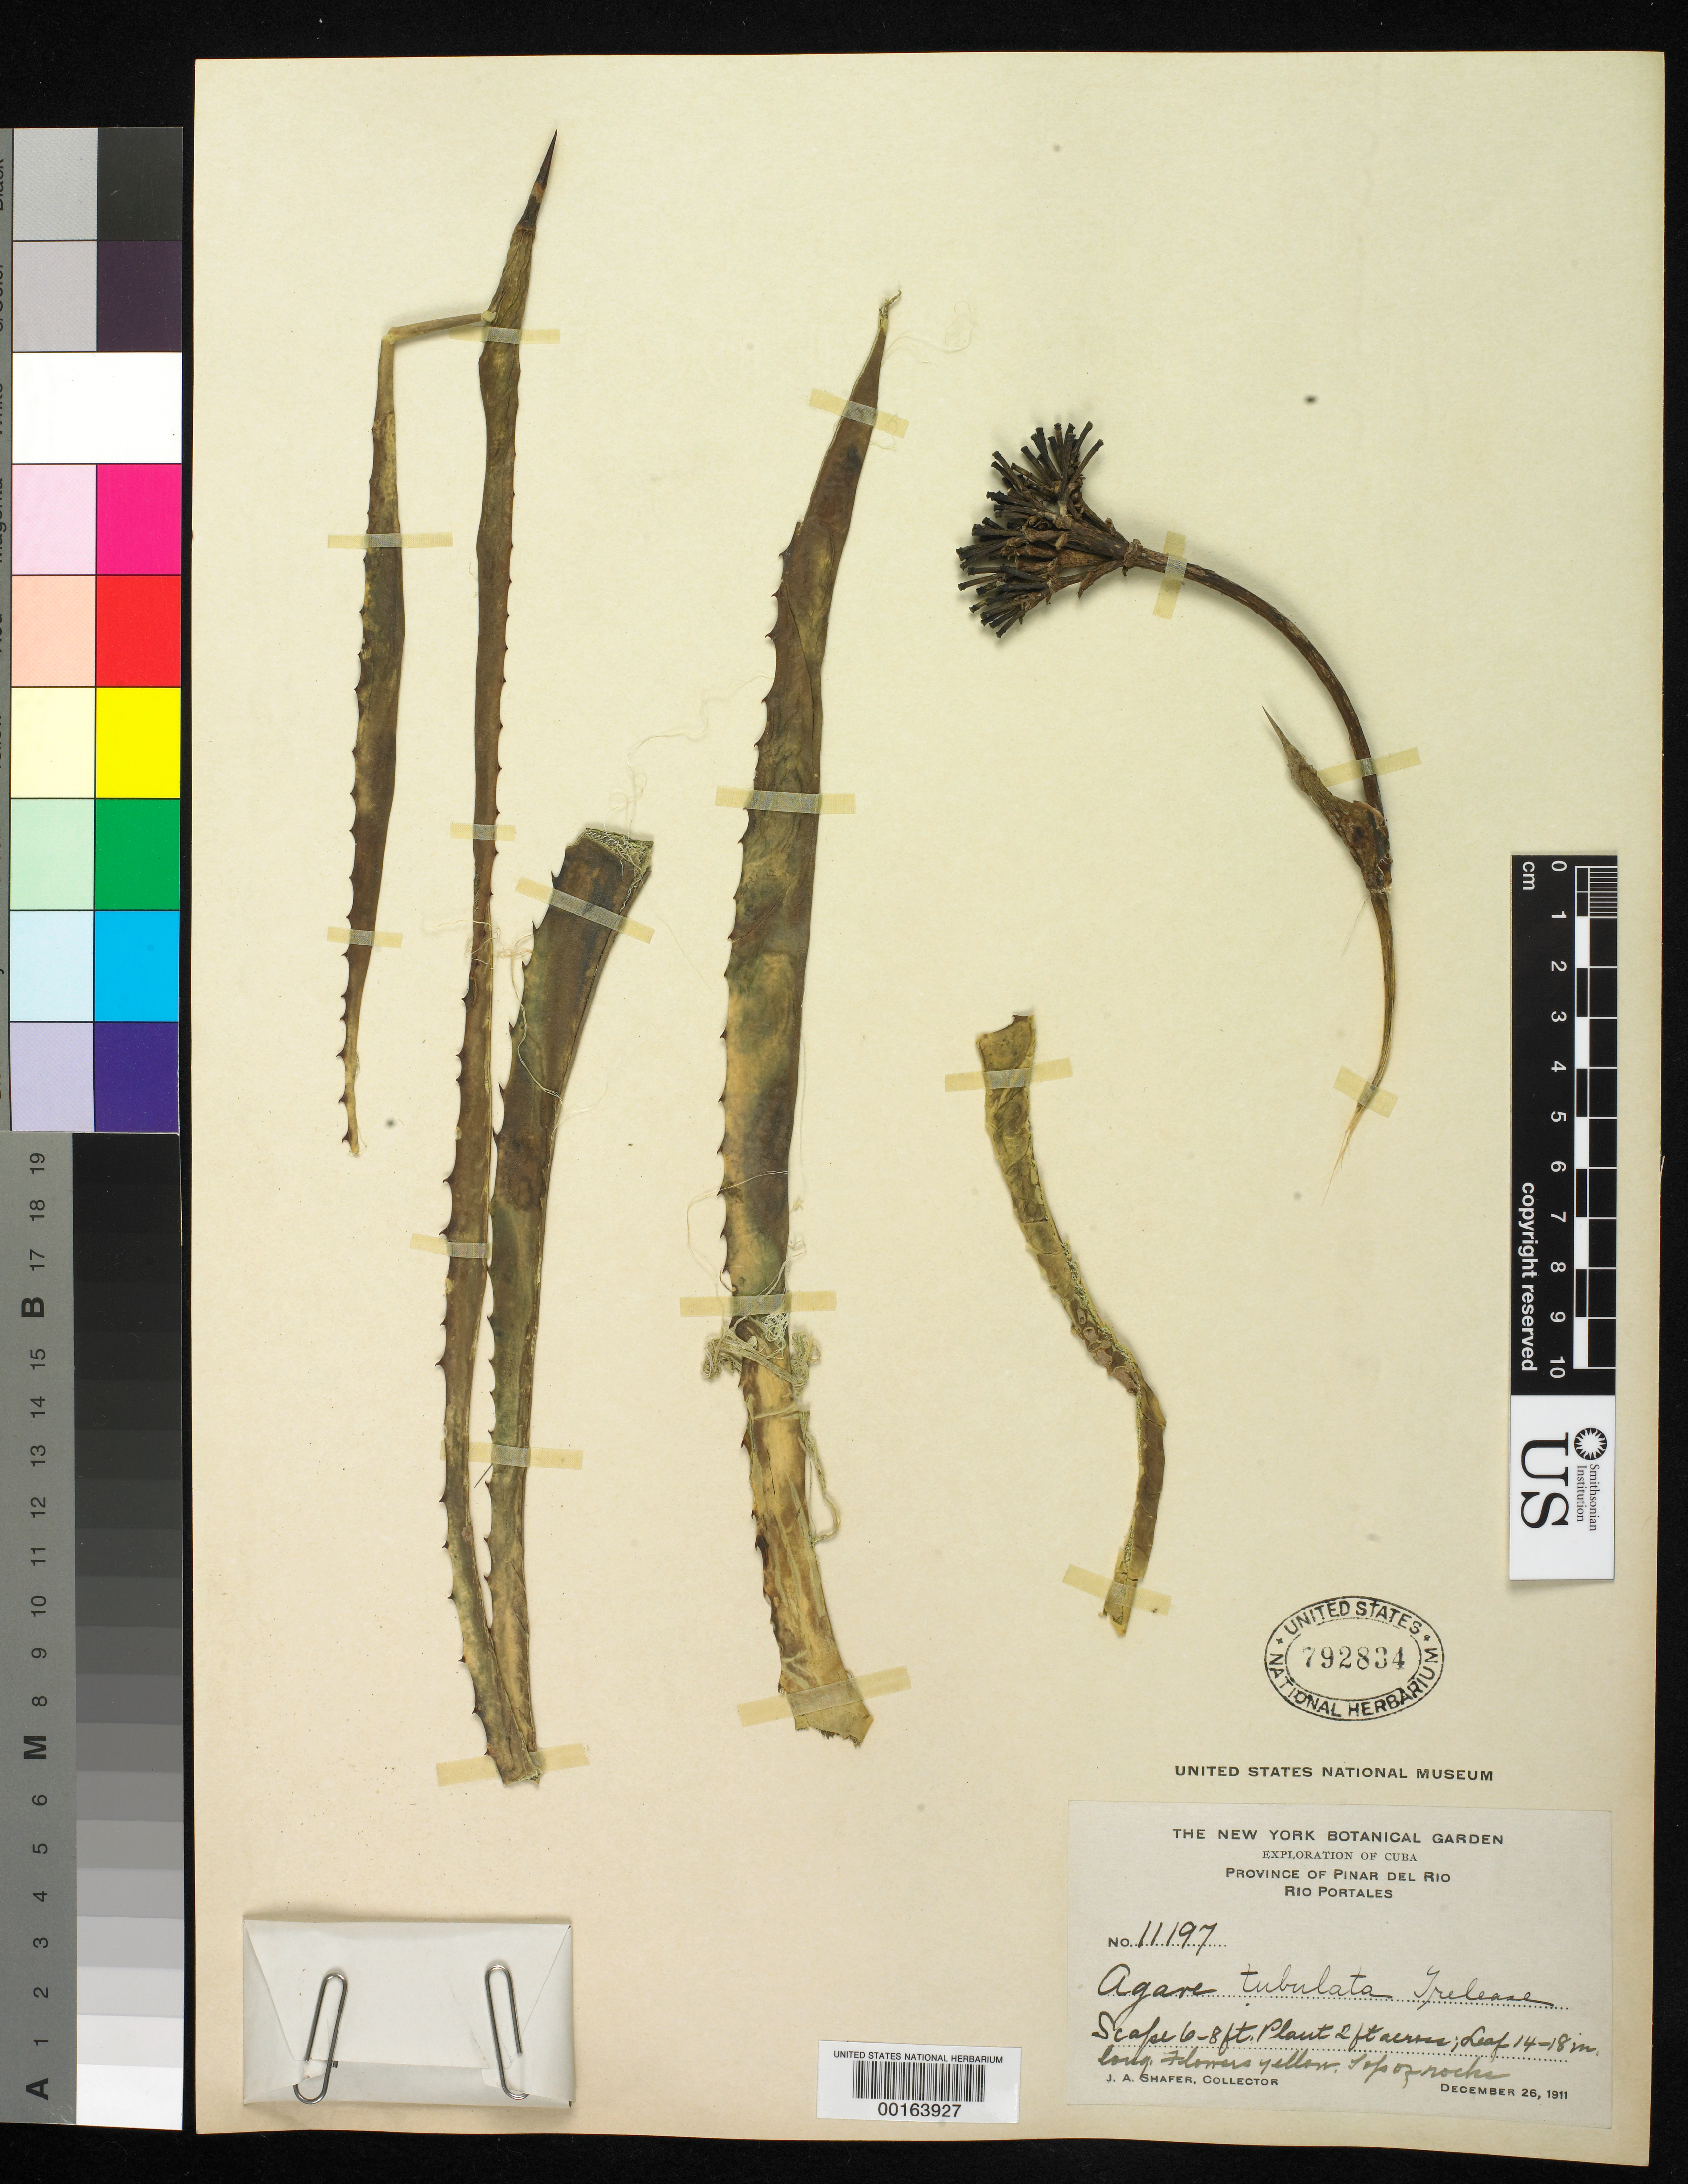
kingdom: Plantae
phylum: Tracheophyta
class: Liliopsida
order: Asparagales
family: Asparagaceae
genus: Agave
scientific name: Agave tubulata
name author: Trel.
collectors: J. A. Shafer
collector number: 11197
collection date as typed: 26 Dec 1911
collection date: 1911-12-26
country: Cuba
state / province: Pinar del Río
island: Greater Antilles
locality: Rio portales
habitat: Top of rocks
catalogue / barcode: US 792834